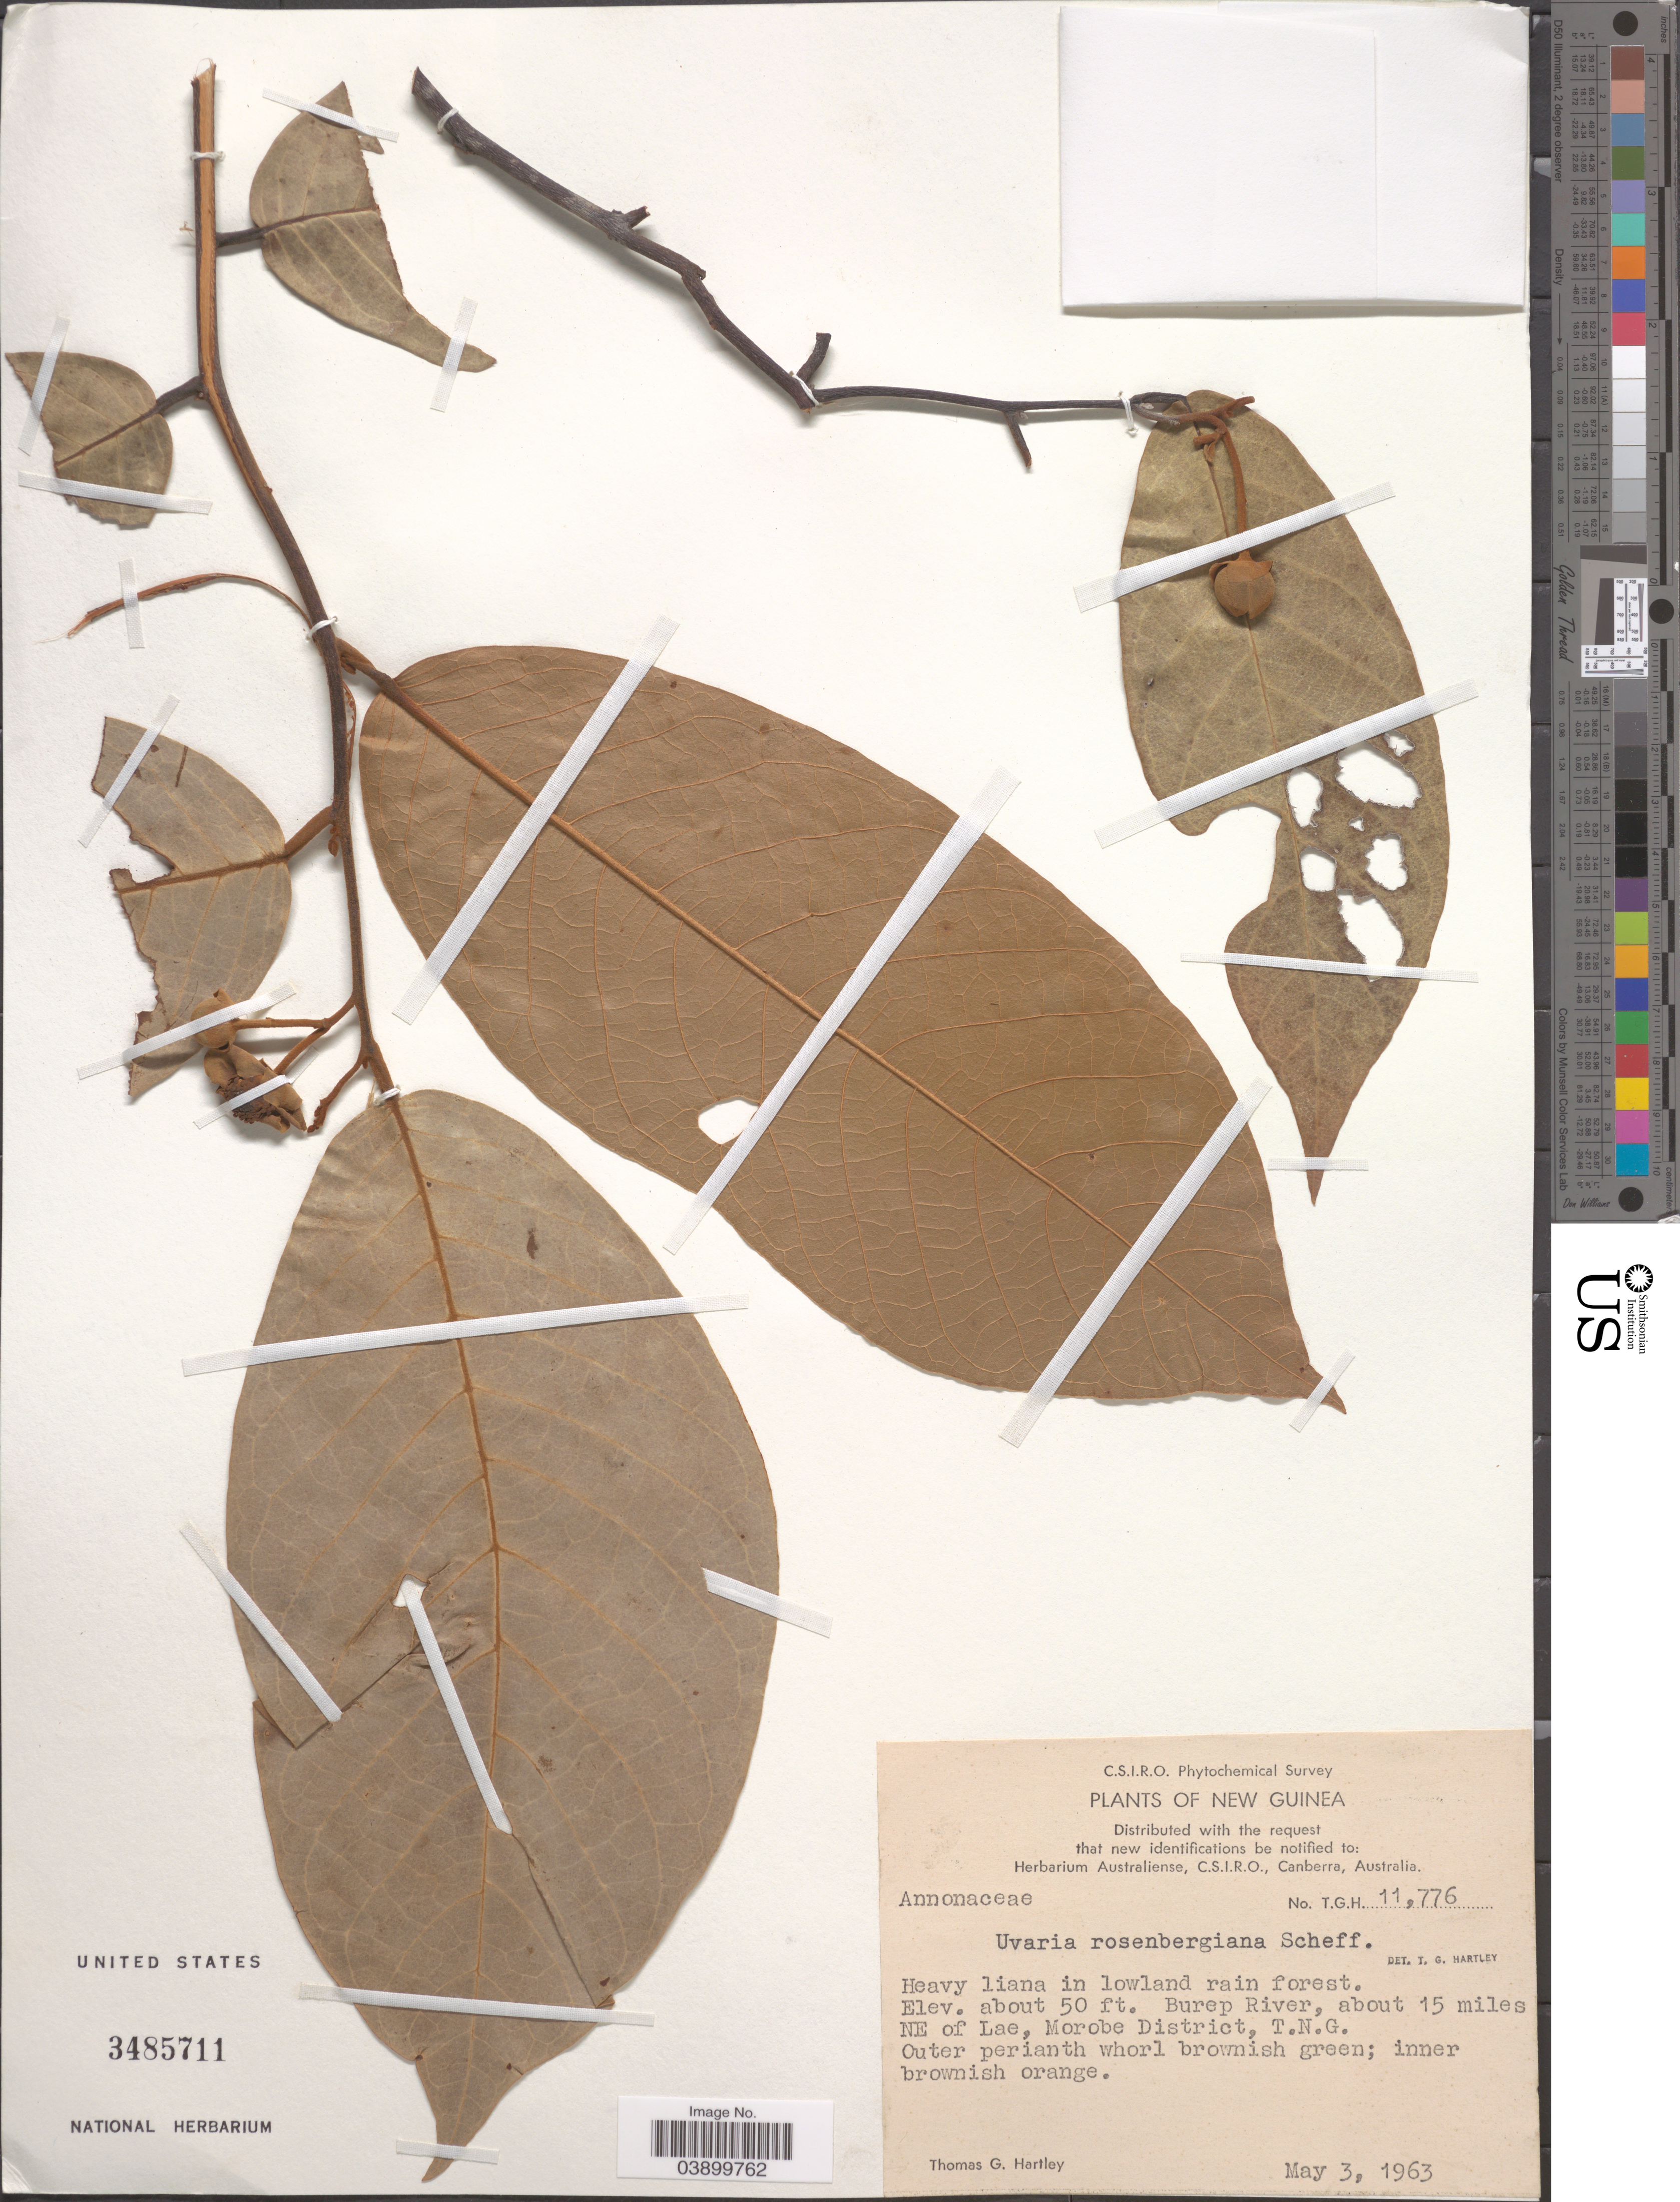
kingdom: Plantae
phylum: Tracheophyta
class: Magnoliopsida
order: Magnoliales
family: Annonaceae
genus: Uvaria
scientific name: Uvaria rosenbergiana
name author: Scheff.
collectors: T. G. Hartley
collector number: T.G.H. 11776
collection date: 1963-05-03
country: Papua New Guinea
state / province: Morobe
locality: New Guinea. Burep River, about 15 miles NE of Lae, Morobe District, T.N.G.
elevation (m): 15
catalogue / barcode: US 3485711